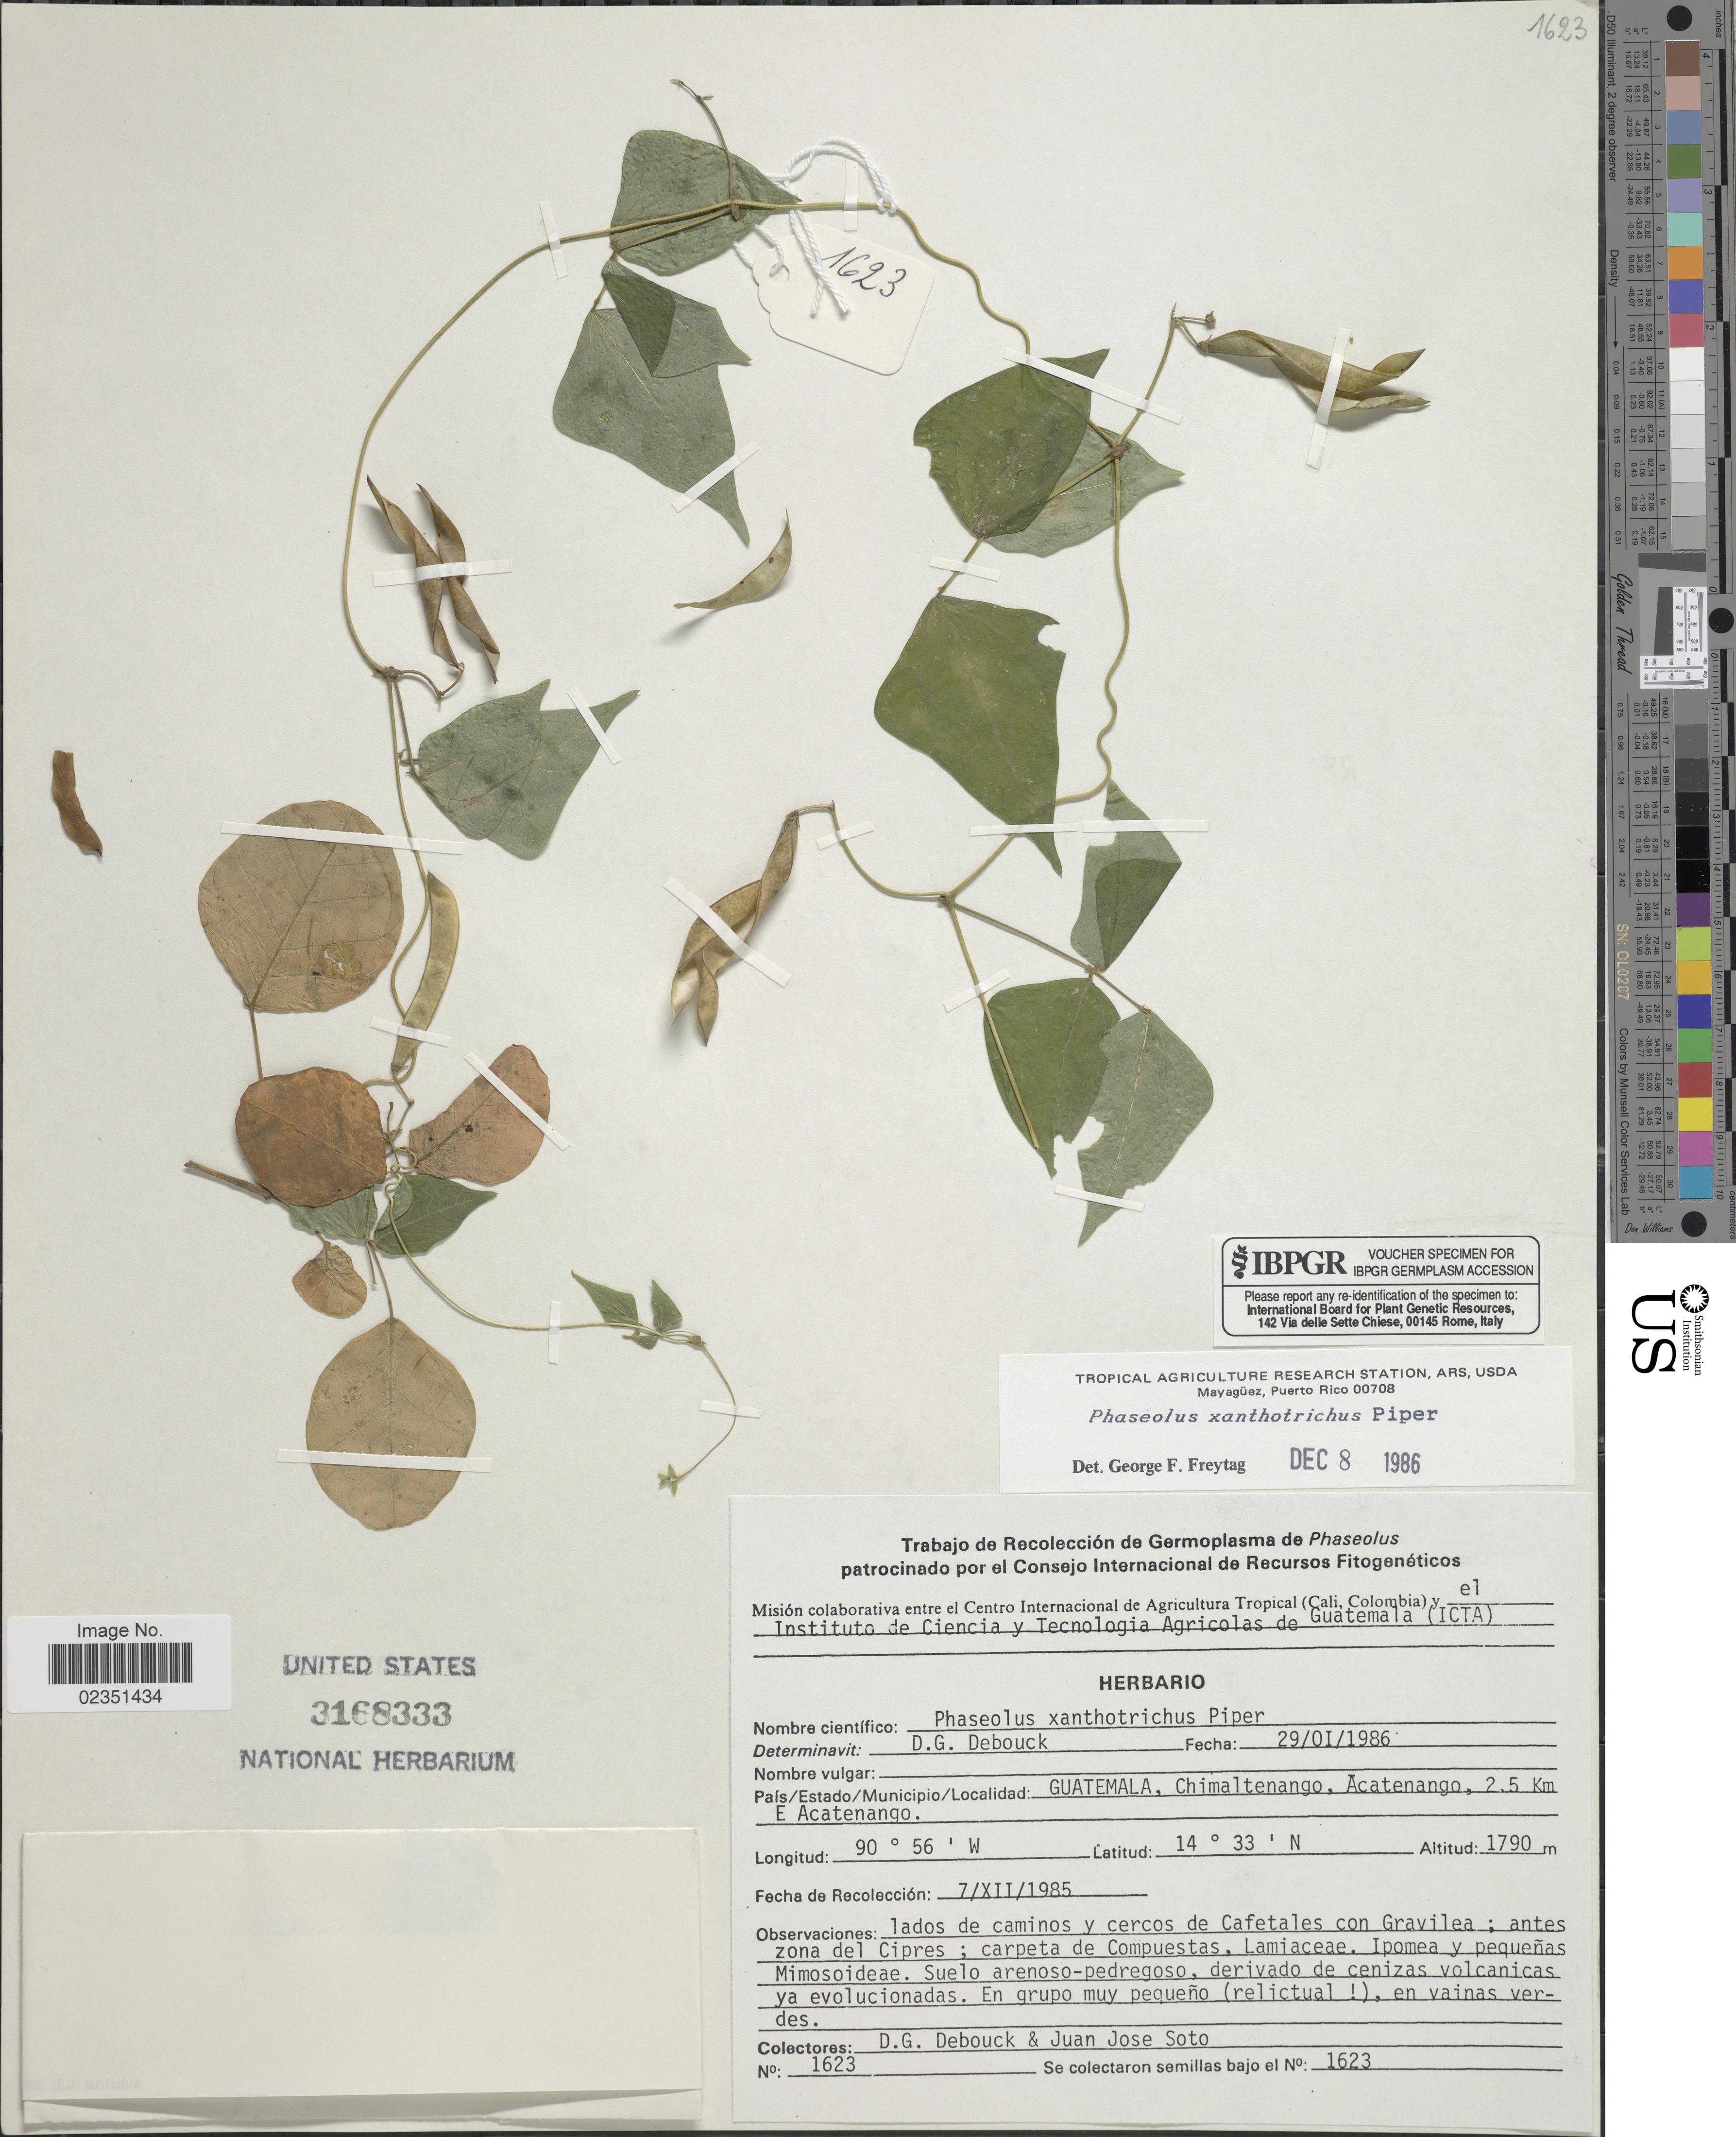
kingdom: Plantae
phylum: Tracheophyta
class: Magnoliopsida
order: Fabales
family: Fabaceae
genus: Phaseolus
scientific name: Phaseolus xanthotrichus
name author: Piper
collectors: D. Debouck & J. Soto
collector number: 1623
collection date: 1985-12-07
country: Guatemala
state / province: Chimaltenango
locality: Acatenango, 2.5 km E Acatenango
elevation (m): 1790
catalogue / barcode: US 3168333